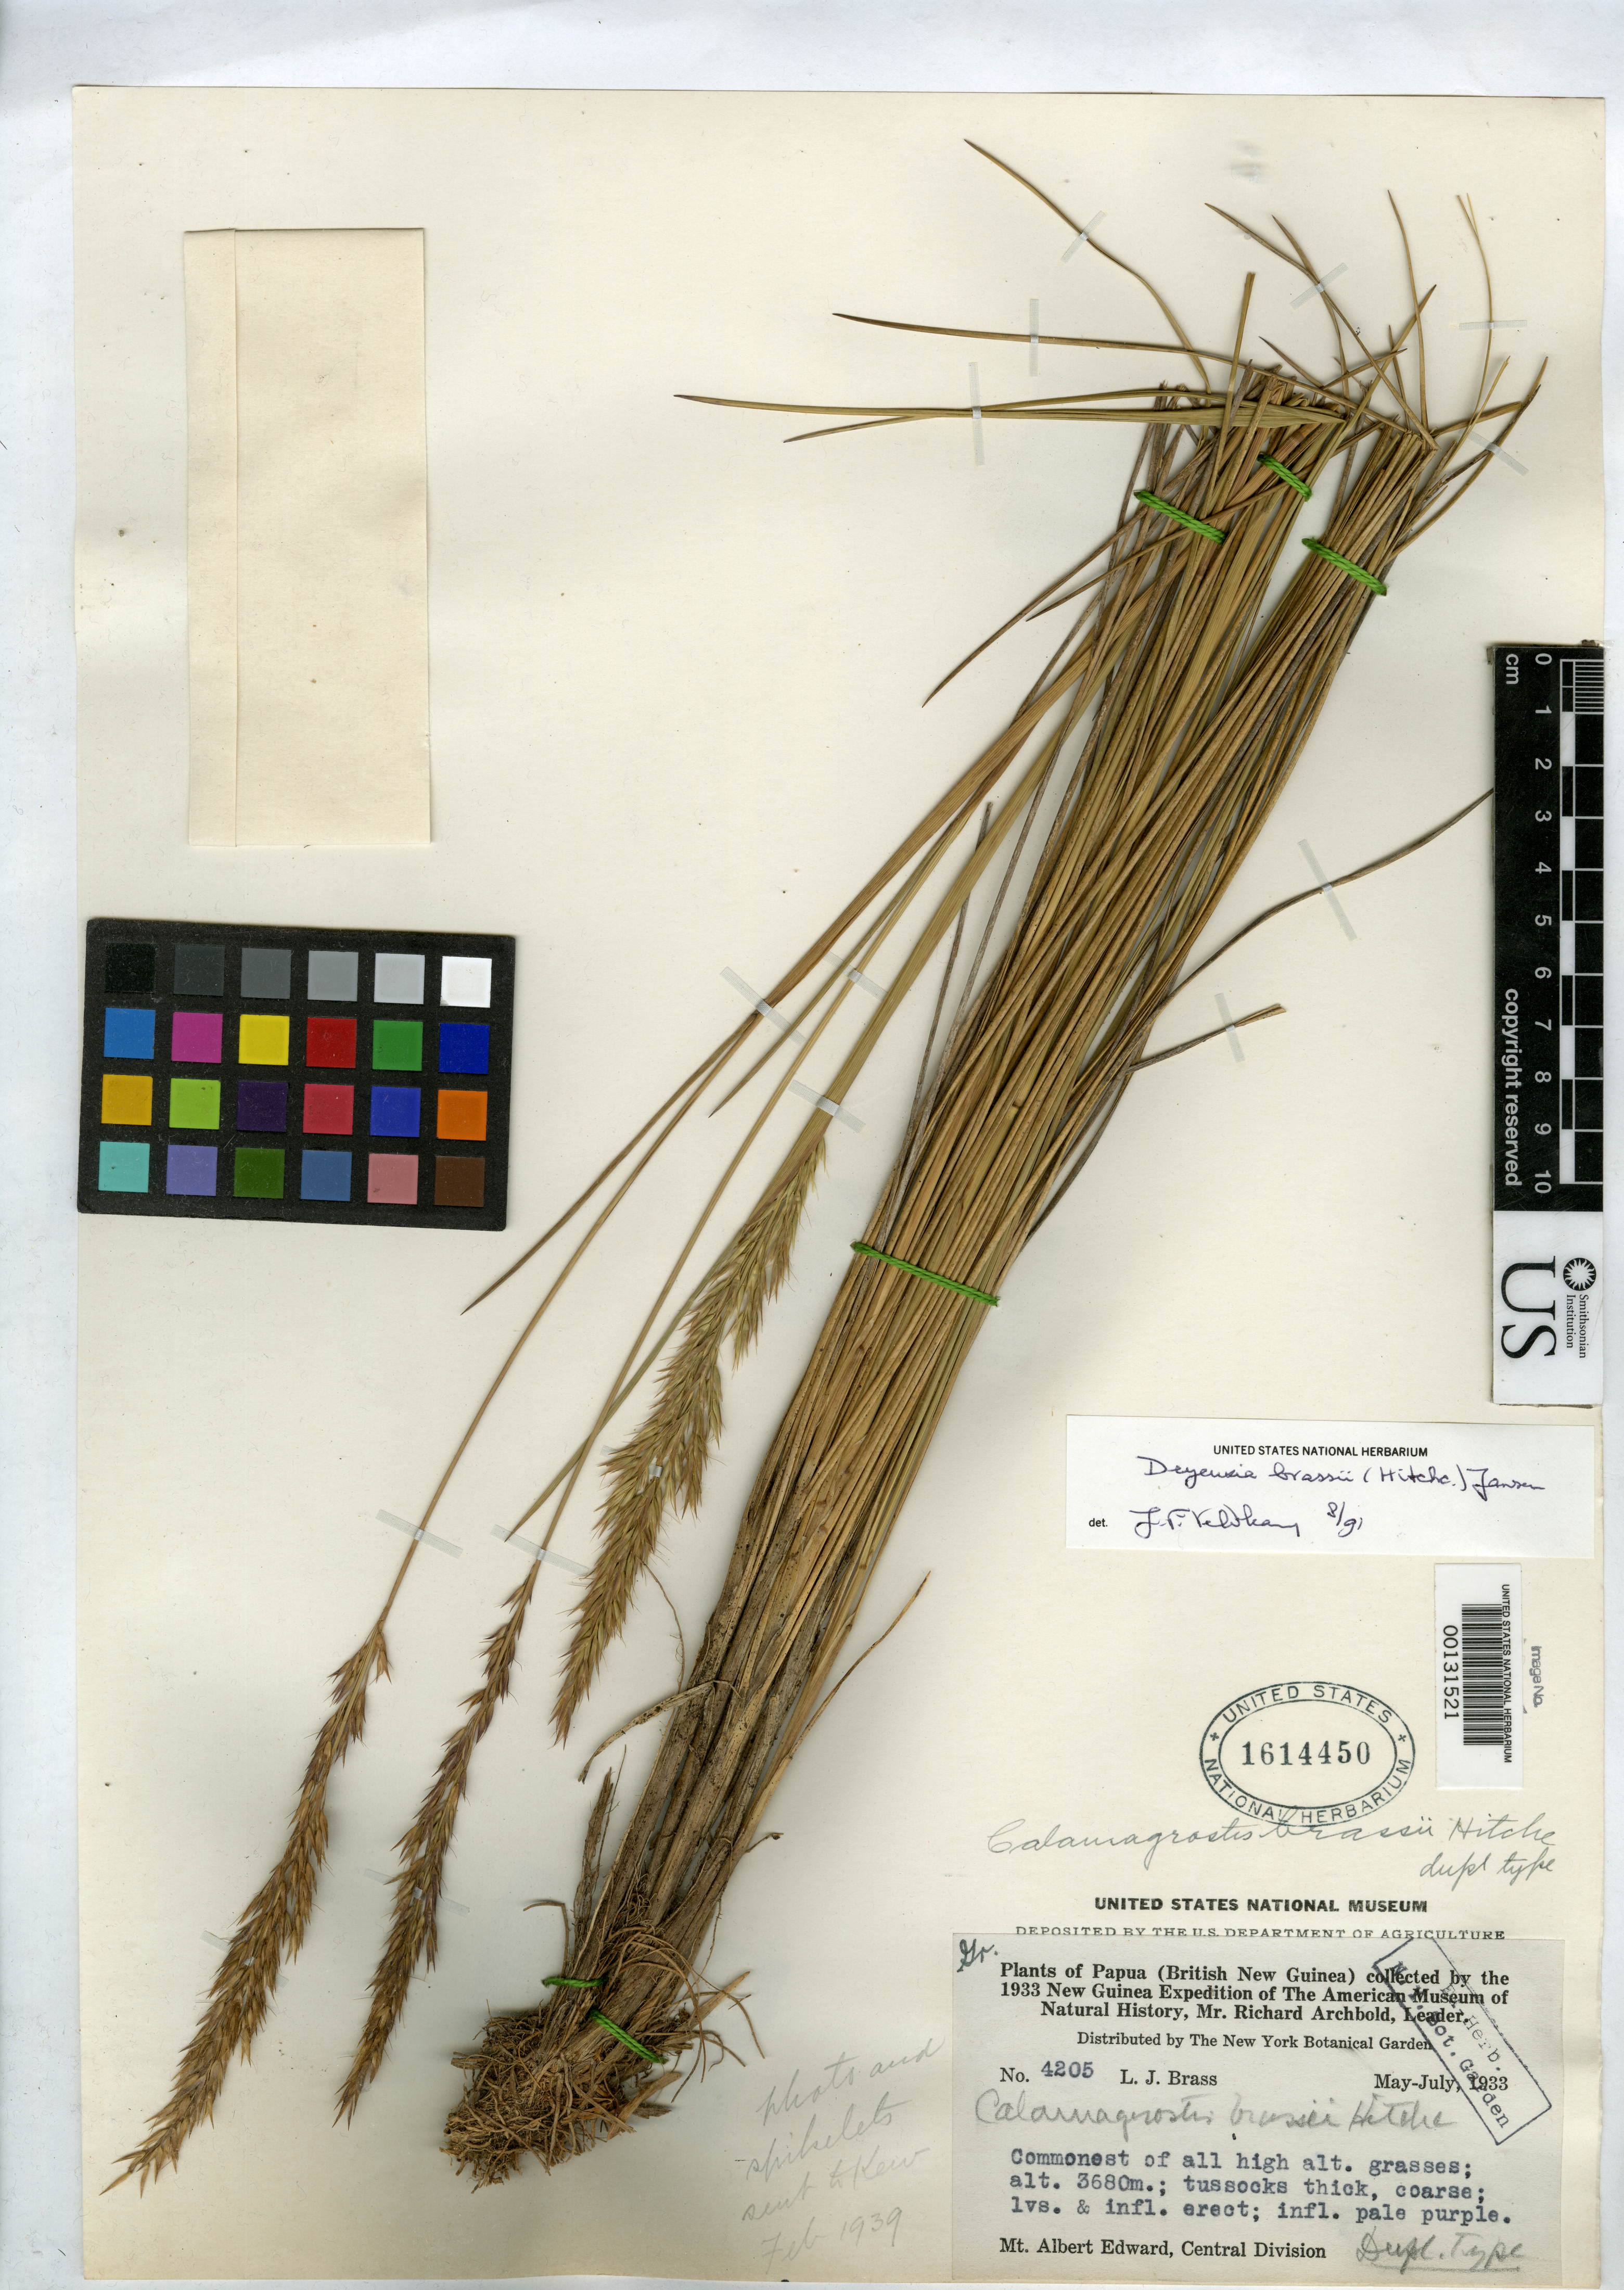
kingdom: Plantae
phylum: Tracheophyta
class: Liliopsida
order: Poales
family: Poaceae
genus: Calamagrostis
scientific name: Calamagrostis brassii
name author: Hitchc.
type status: Isotype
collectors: L. J. Brass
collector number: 4205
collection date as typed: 16 Jun 1933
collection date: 1933-06-16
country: Papua New Guinea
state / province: Central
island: New Guinea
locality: Mt. Albert Edward.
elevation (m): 3680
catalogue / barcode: US 1614450